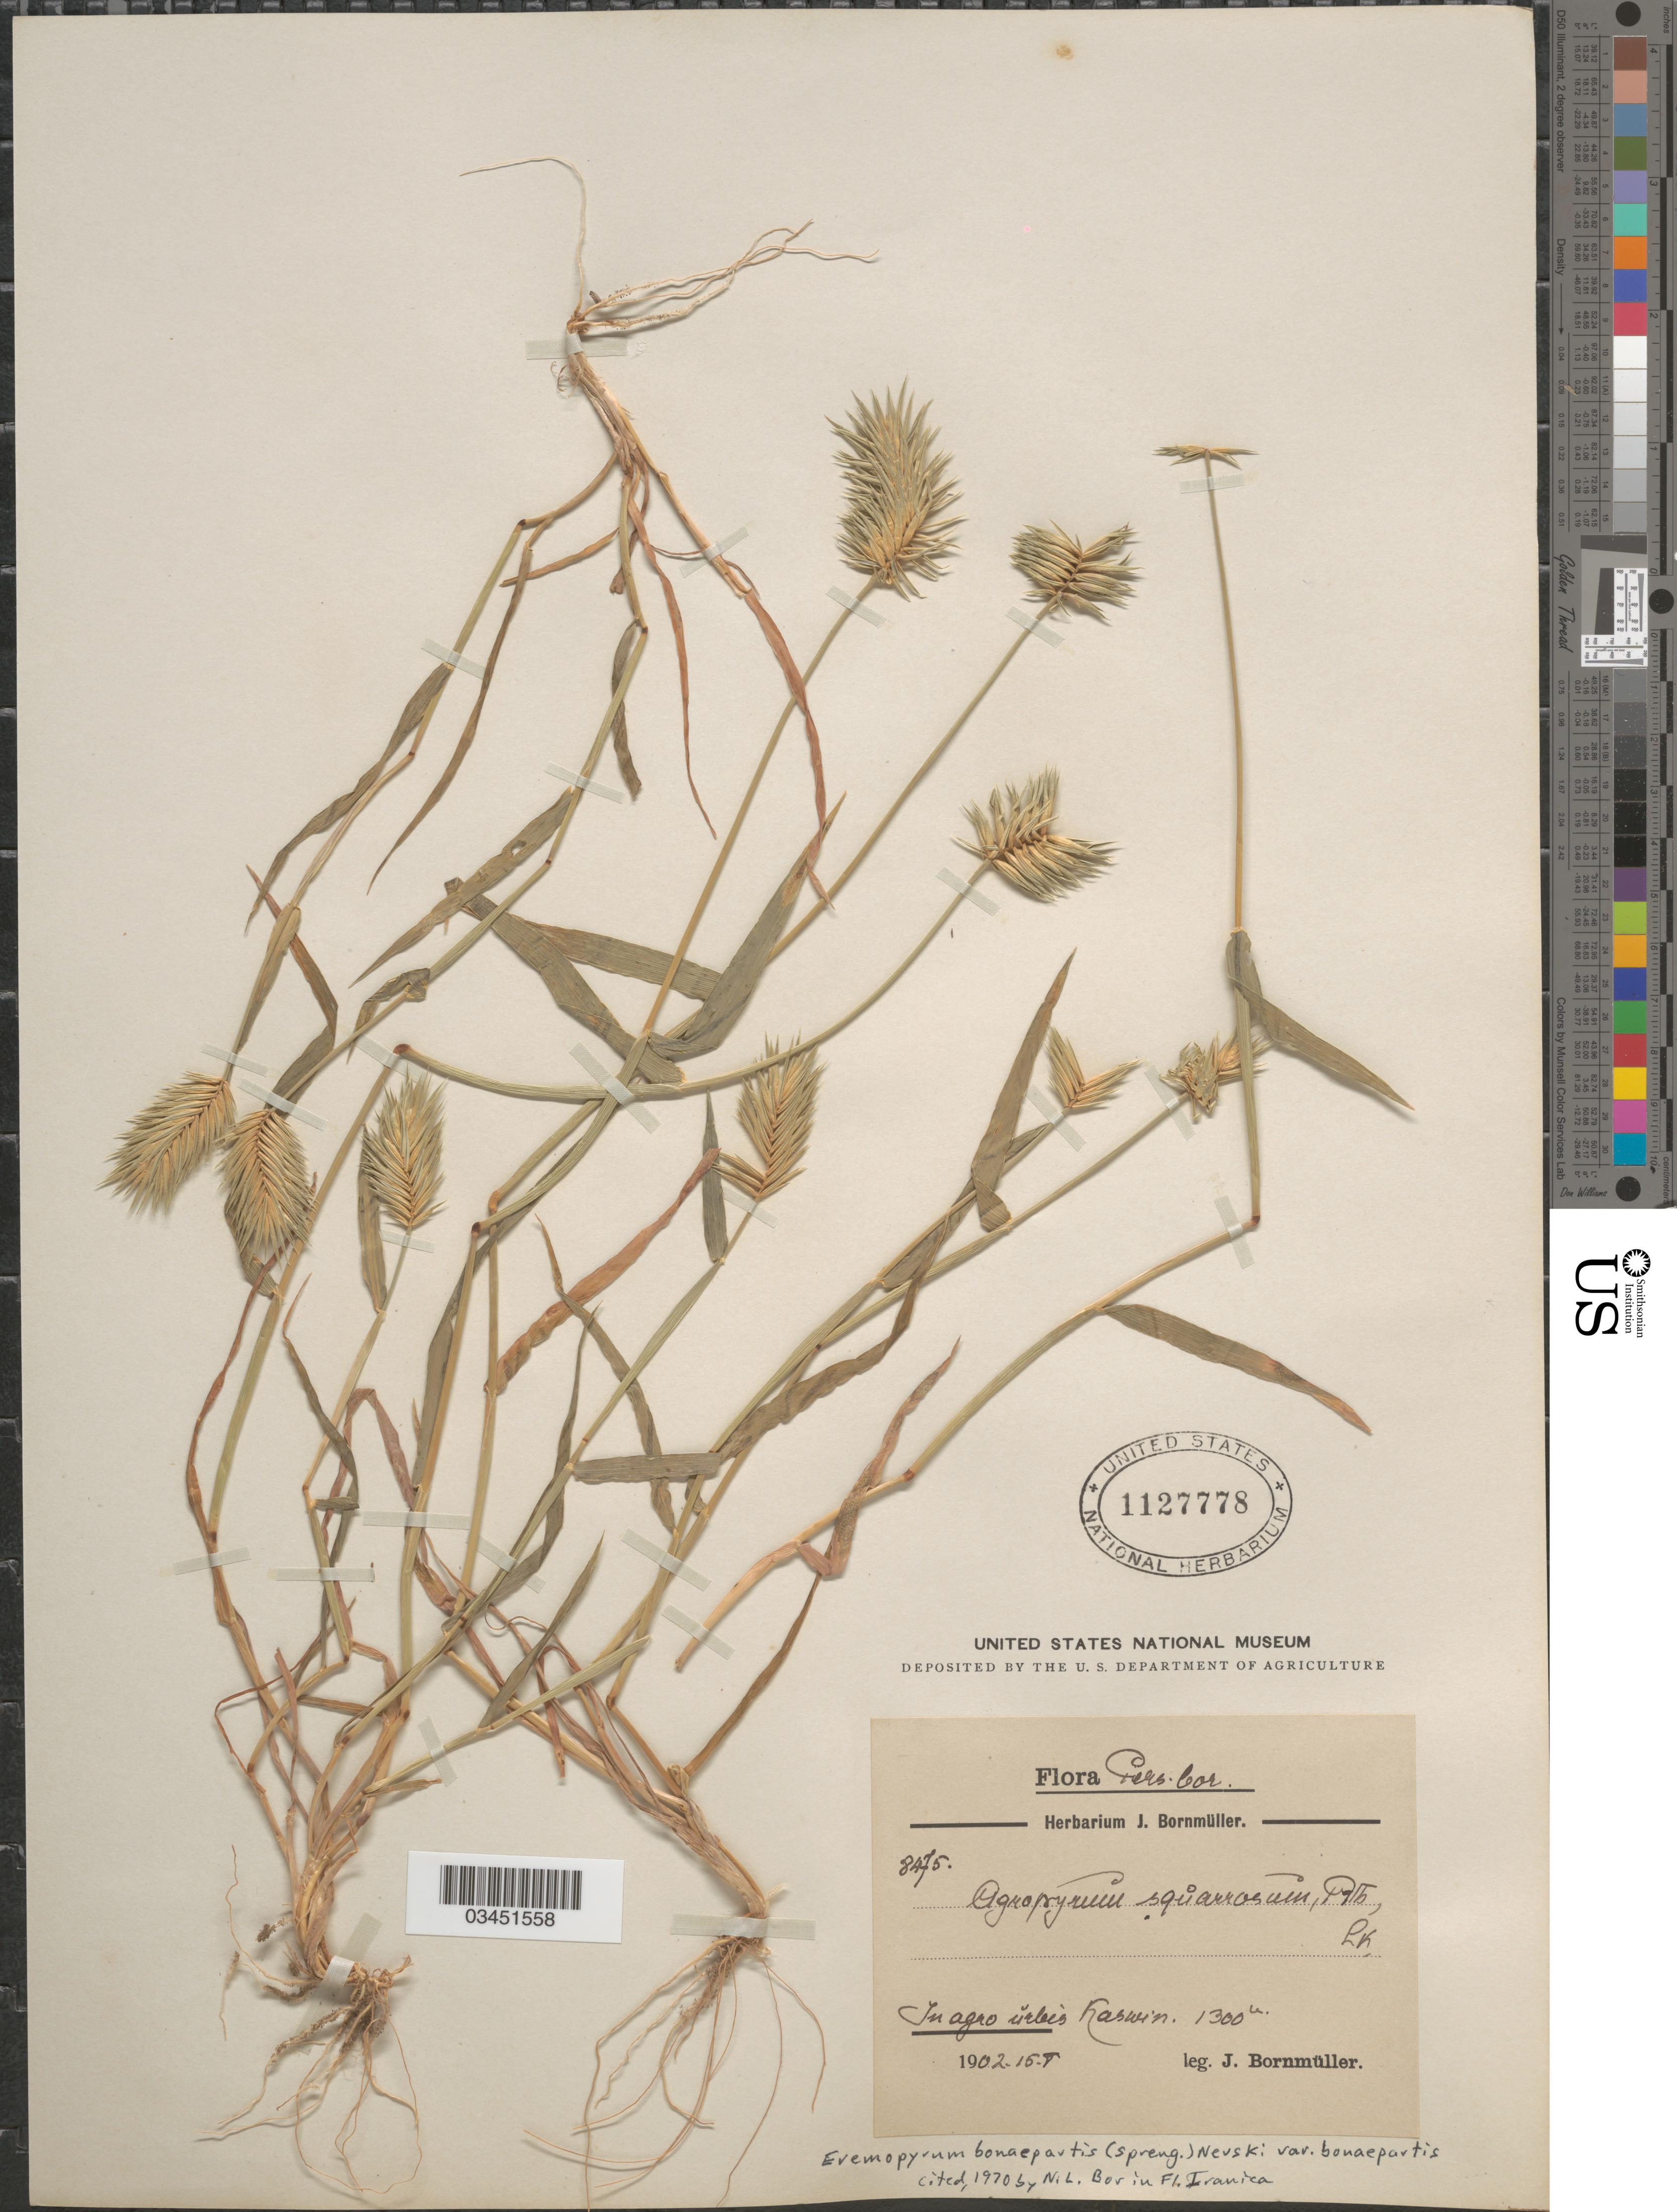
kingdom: Plantae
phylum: Tracheophyta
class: Liliopsida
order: Poales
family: Poaceae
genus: Eremopyrum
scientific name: Eremopyrum bonaepartis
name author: (Spreng.) Nevski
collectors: J. Bornmüller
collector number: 8475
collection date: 1902-05-15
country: Iran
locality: Pers. bor. In agro urleis Kaswin.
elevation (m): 1300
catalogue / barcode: US 1127778